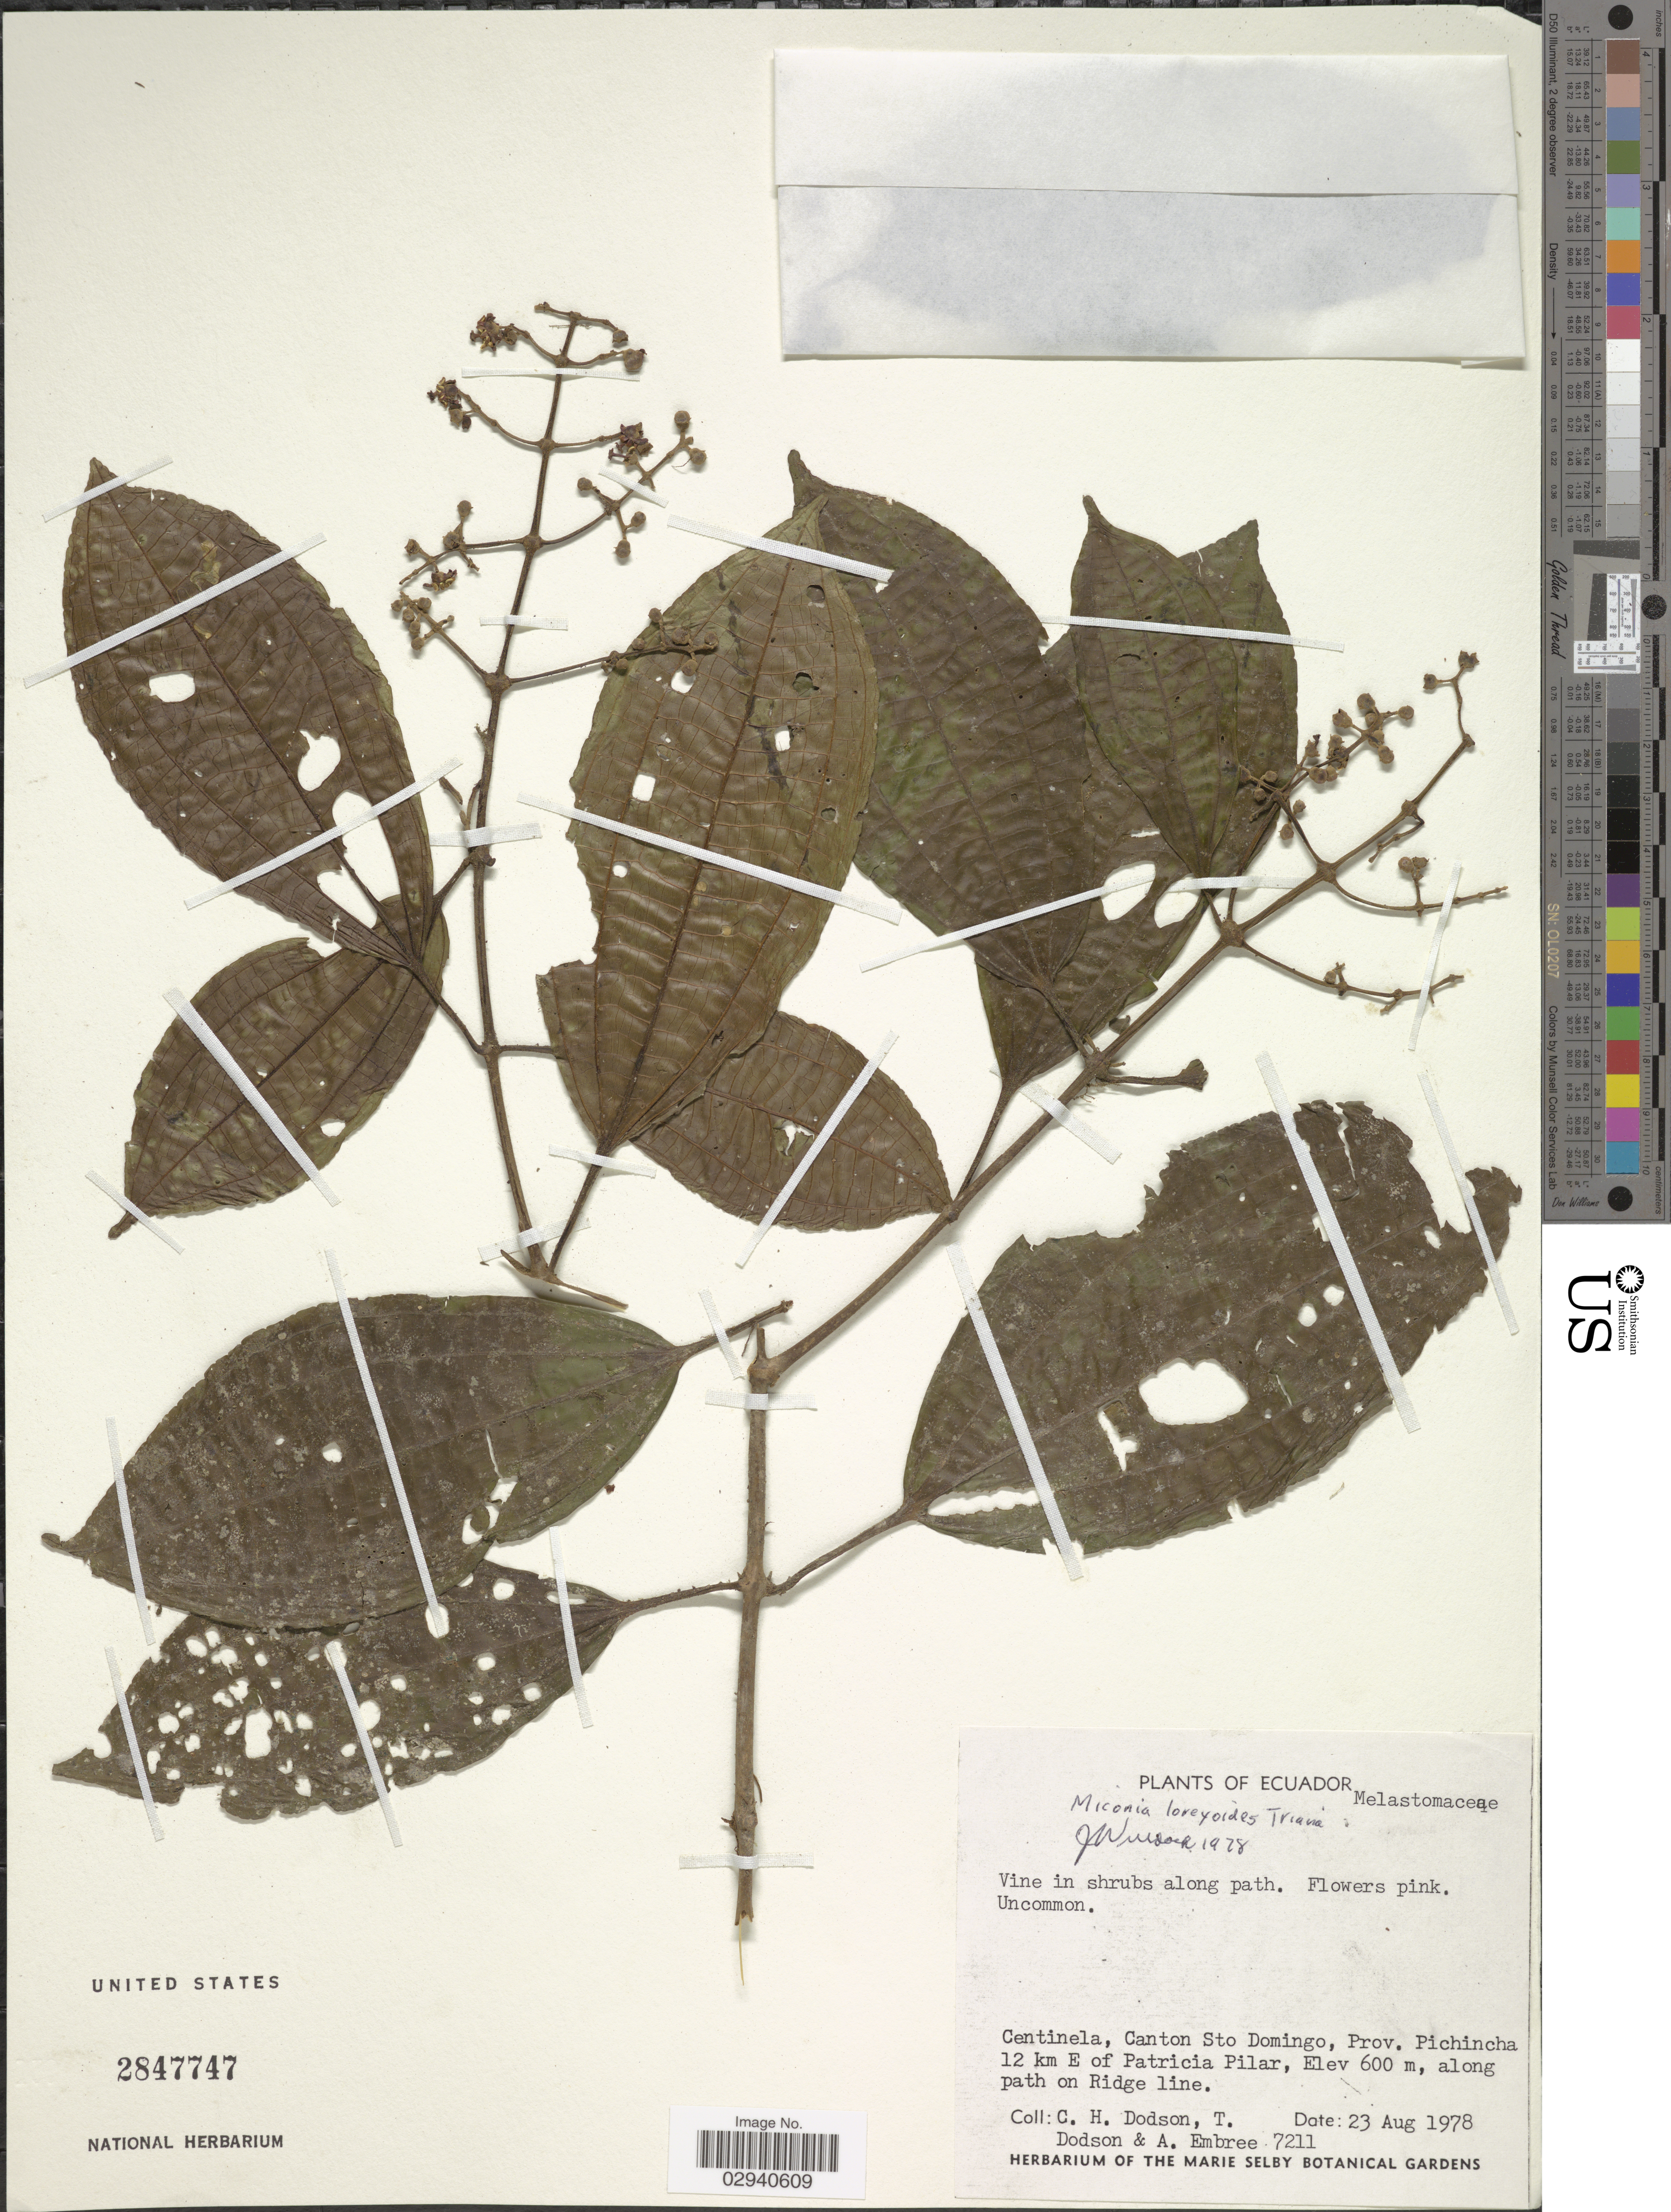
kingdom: Plantae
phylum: Tracheophyta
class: Magnoliopsida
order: Myrtales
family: Melastomataceae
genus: Miconia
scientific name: Miconia loreyoides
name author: Triana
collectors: C. H. Dodson, T. Dodson & A. Embree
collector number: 7211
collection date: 1978-08-23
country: Ecuador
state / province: Pichincha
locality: Centinela, Canton Sto Domingo, 12 km E of Patricia Pilar, along path on Ridge line.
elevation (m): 600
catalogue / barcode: US 2847747